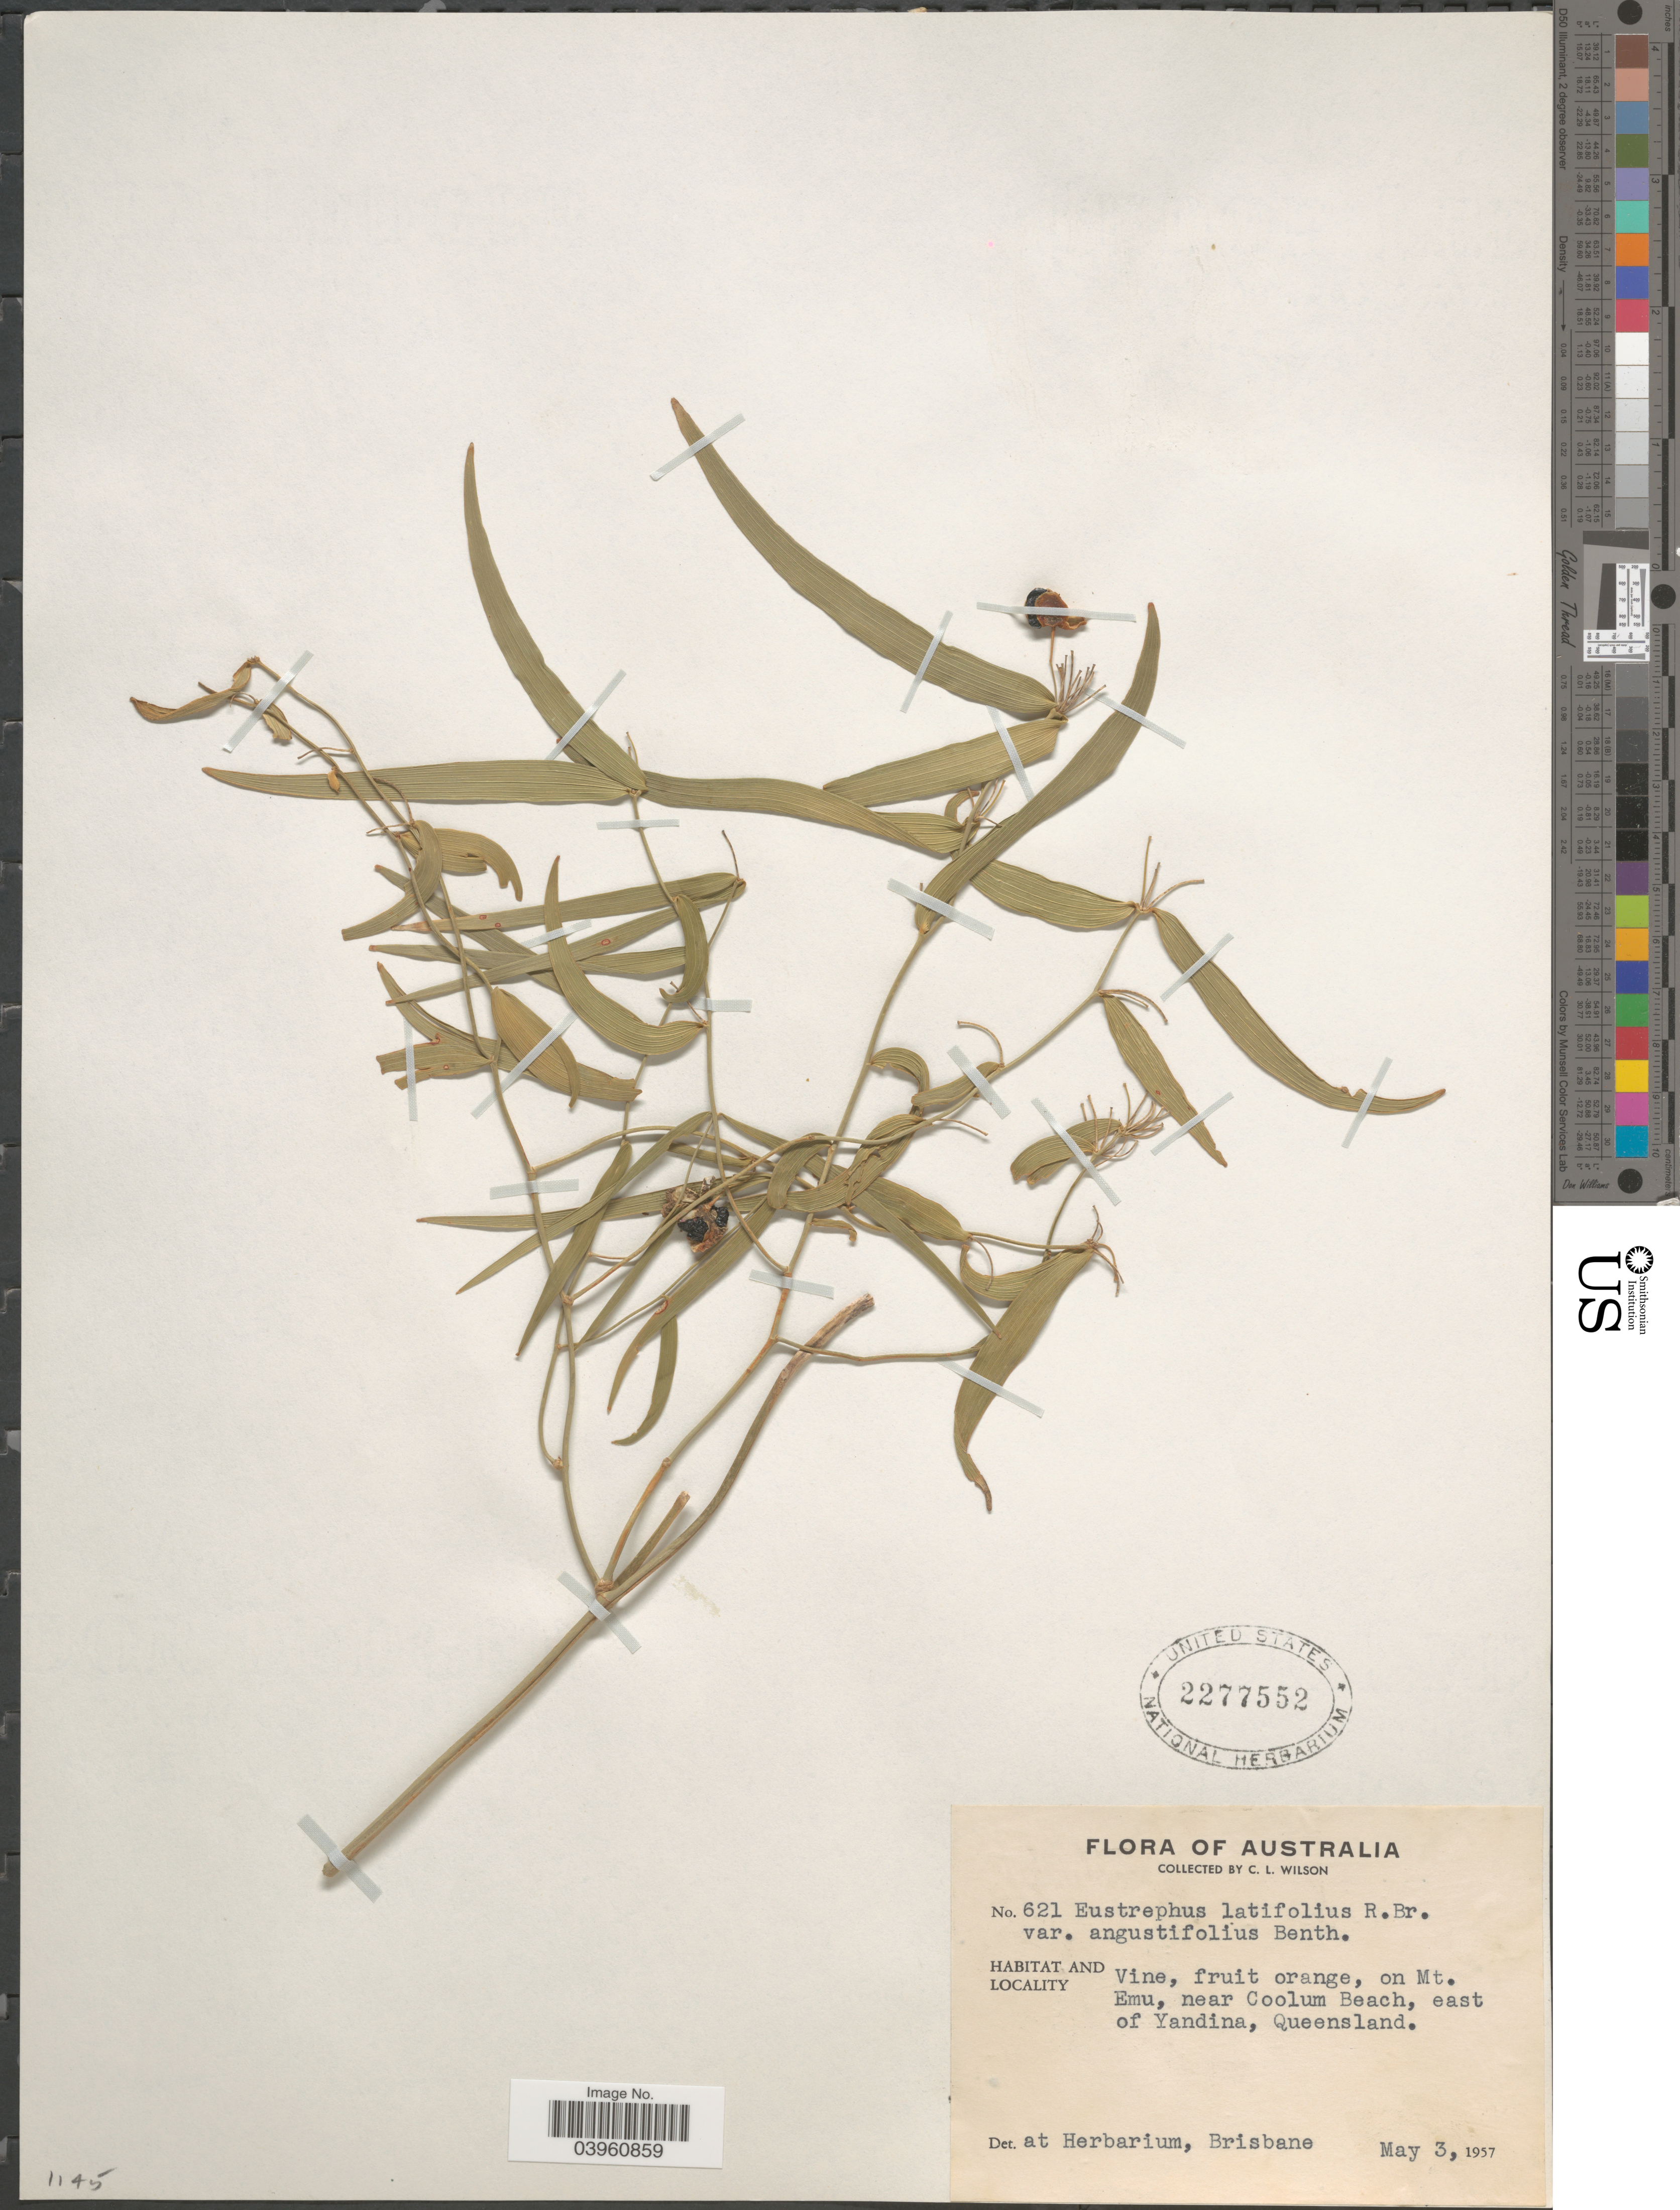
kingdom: Plantae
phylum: Tracheophyta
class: Liliopsida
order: Asparagales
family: Asparagaceae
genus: Eustrephus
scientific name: Eustrephus angustifolius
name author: R. Br.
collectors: C. L. Wilson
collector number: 621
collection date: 1957-05-03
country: Australia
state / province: Queensland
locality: On Mt. Emu, near Coolum Beach, east of Yandina.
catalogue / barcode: US 2277552